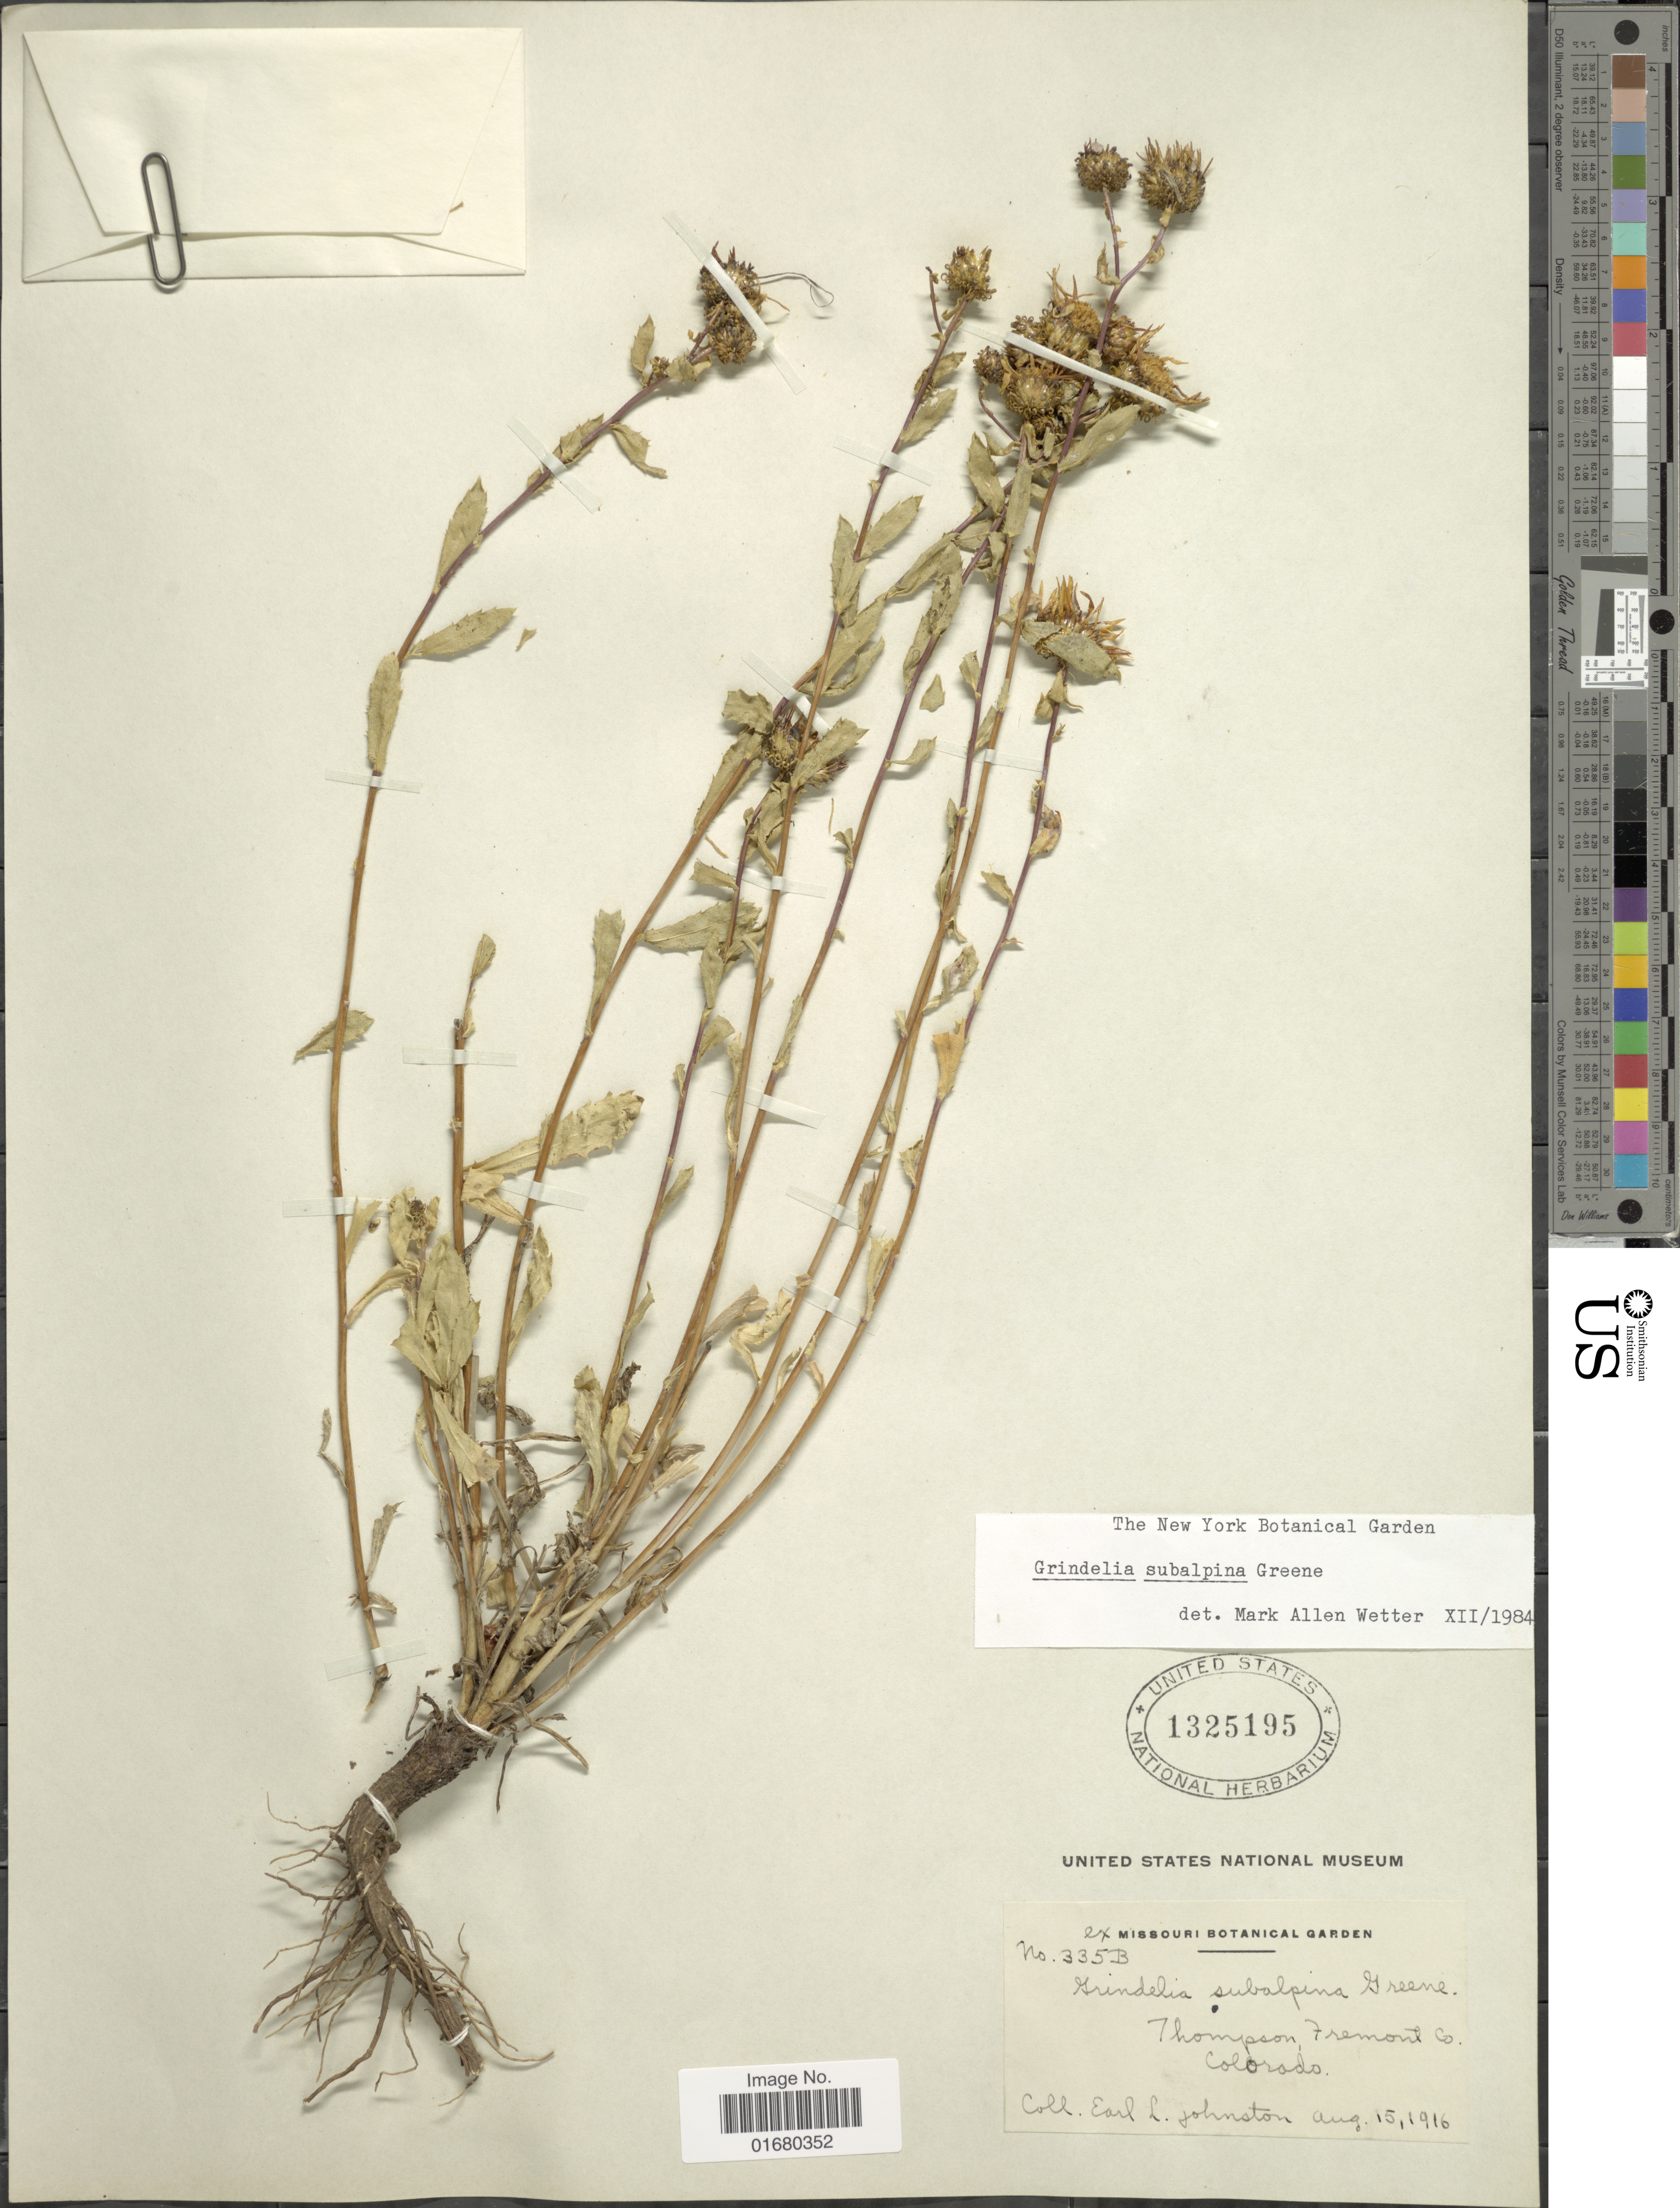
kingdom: Plantae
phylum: Tracheophyta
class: Magnoliopsida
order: Asterales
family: Asteraceae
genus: Grindelia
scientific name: Grindelia subalpina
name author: S.W. Greene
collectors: E. L. Johnston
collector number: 335B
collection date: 1916-08-15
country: United States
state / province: Colorado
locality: Thompson Fremont Co.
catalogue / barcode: US 1325195